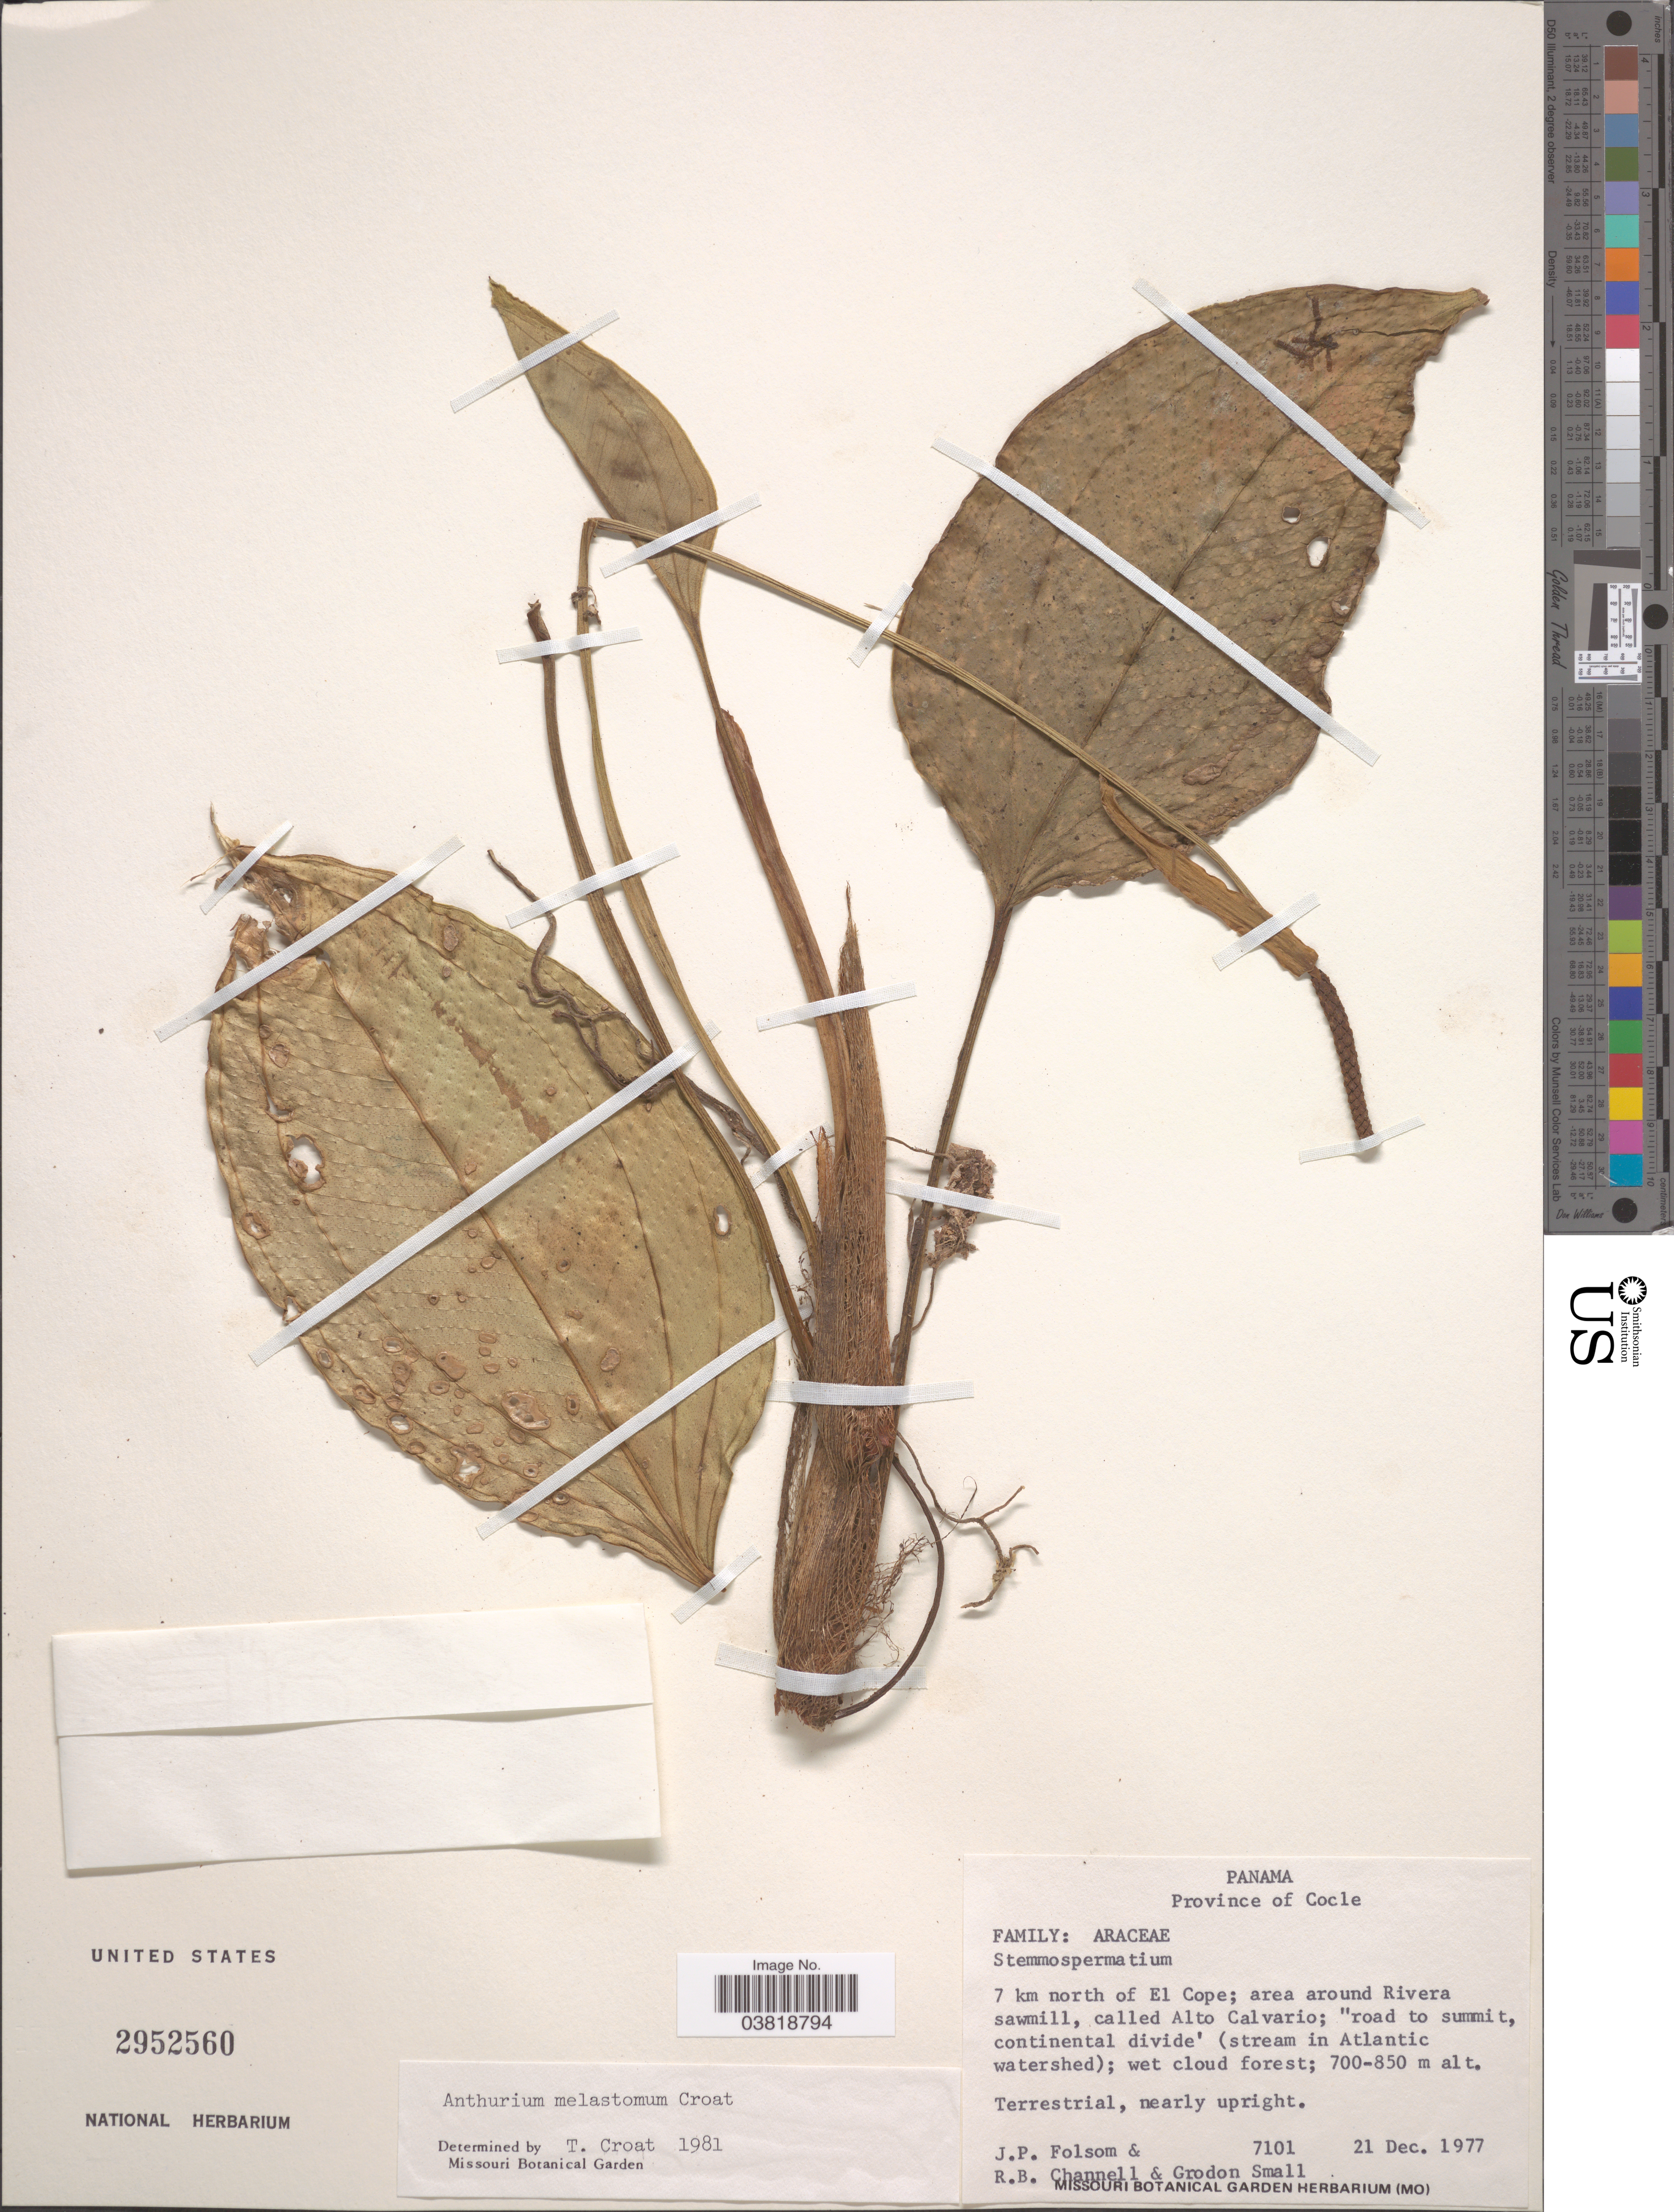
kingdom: Plantae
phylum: Tracheophyta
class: Liliopsida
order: Alismatales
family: Araceae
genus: Anthurium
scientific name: Anthurium melastomatis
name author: Croat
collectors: J. P. Folsom, R. B. Channell & G. Small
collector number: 7101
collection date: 1977-12-21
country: Panama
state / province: Cocle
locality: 7 km north of El Cope; area around Rivera sawmill, called Alto Calvario; 'road to summit, continental divide' (stream in Atlantic watershed).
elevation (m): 700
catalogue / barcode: US 2952560